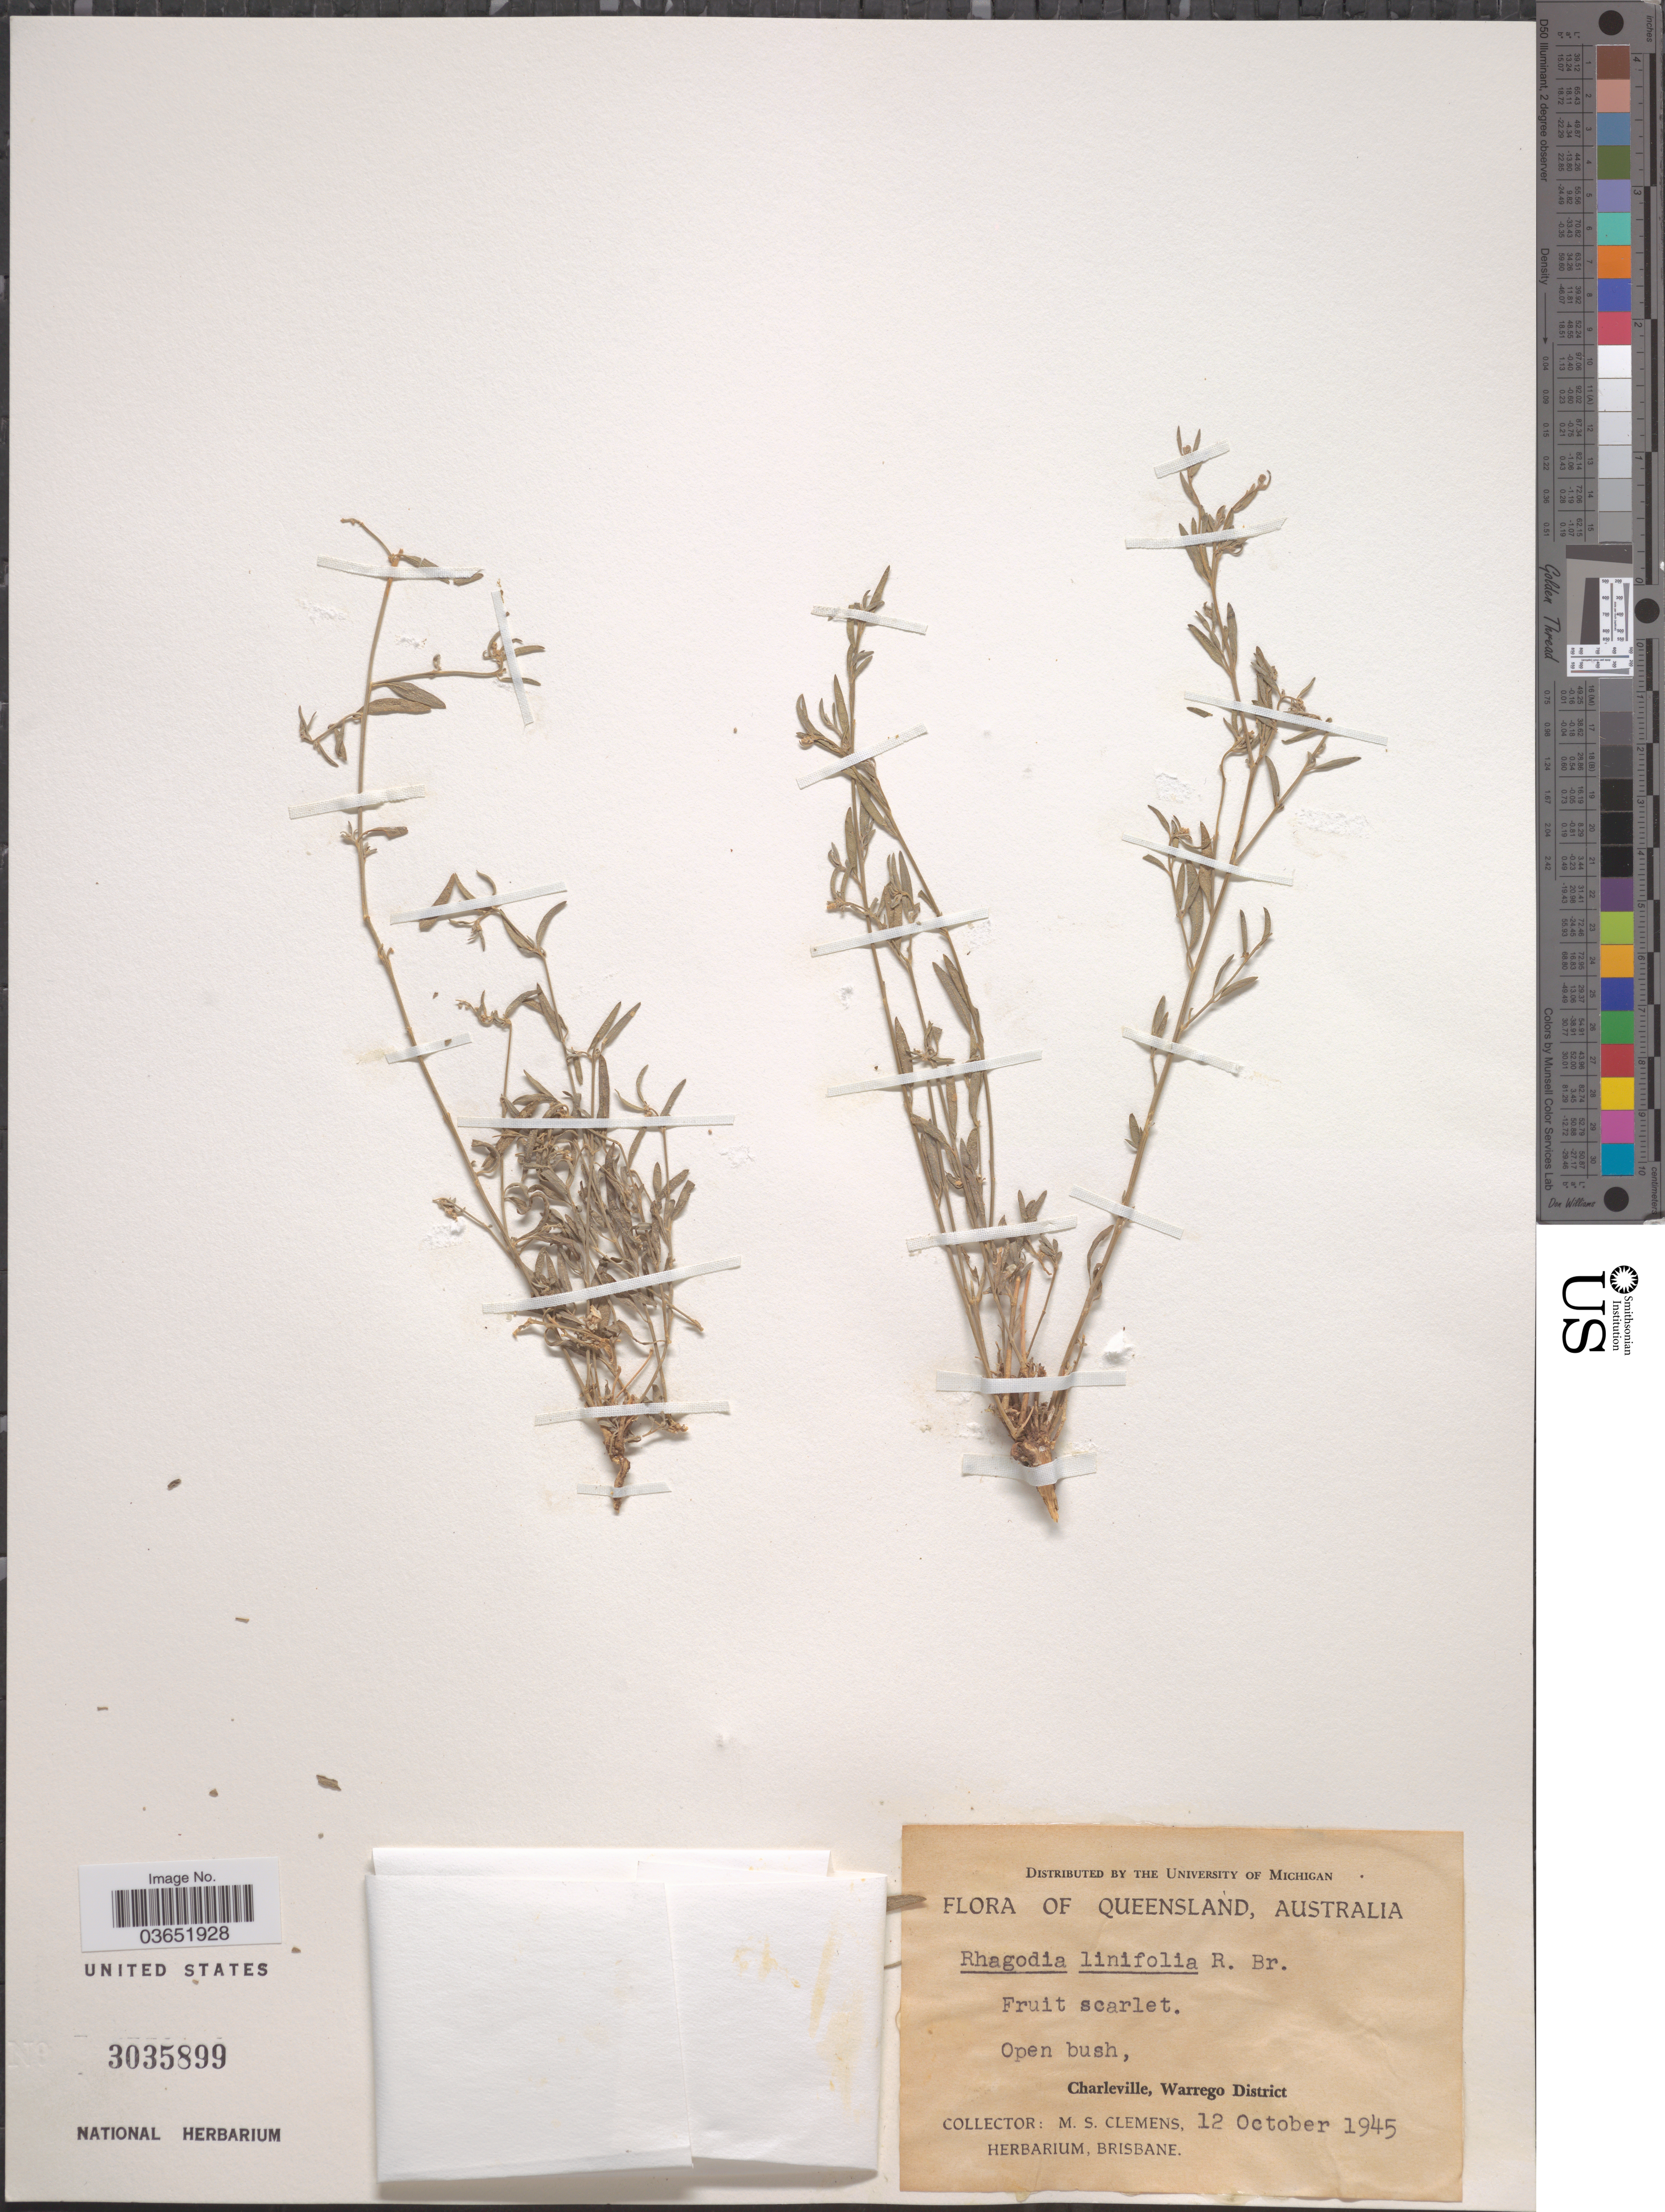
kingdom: Plantae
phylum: Tracheophyta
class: Magnoliopsida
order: Caryophyllales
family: Amaranthaceae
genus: Rhagodia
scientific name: Rhagodia linifolia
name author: R. Br.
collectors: M. S. Clemens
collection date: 1945-10-12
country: Australia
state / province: Queensland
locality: Charleville, Warrego District.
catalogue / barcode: US 3035899